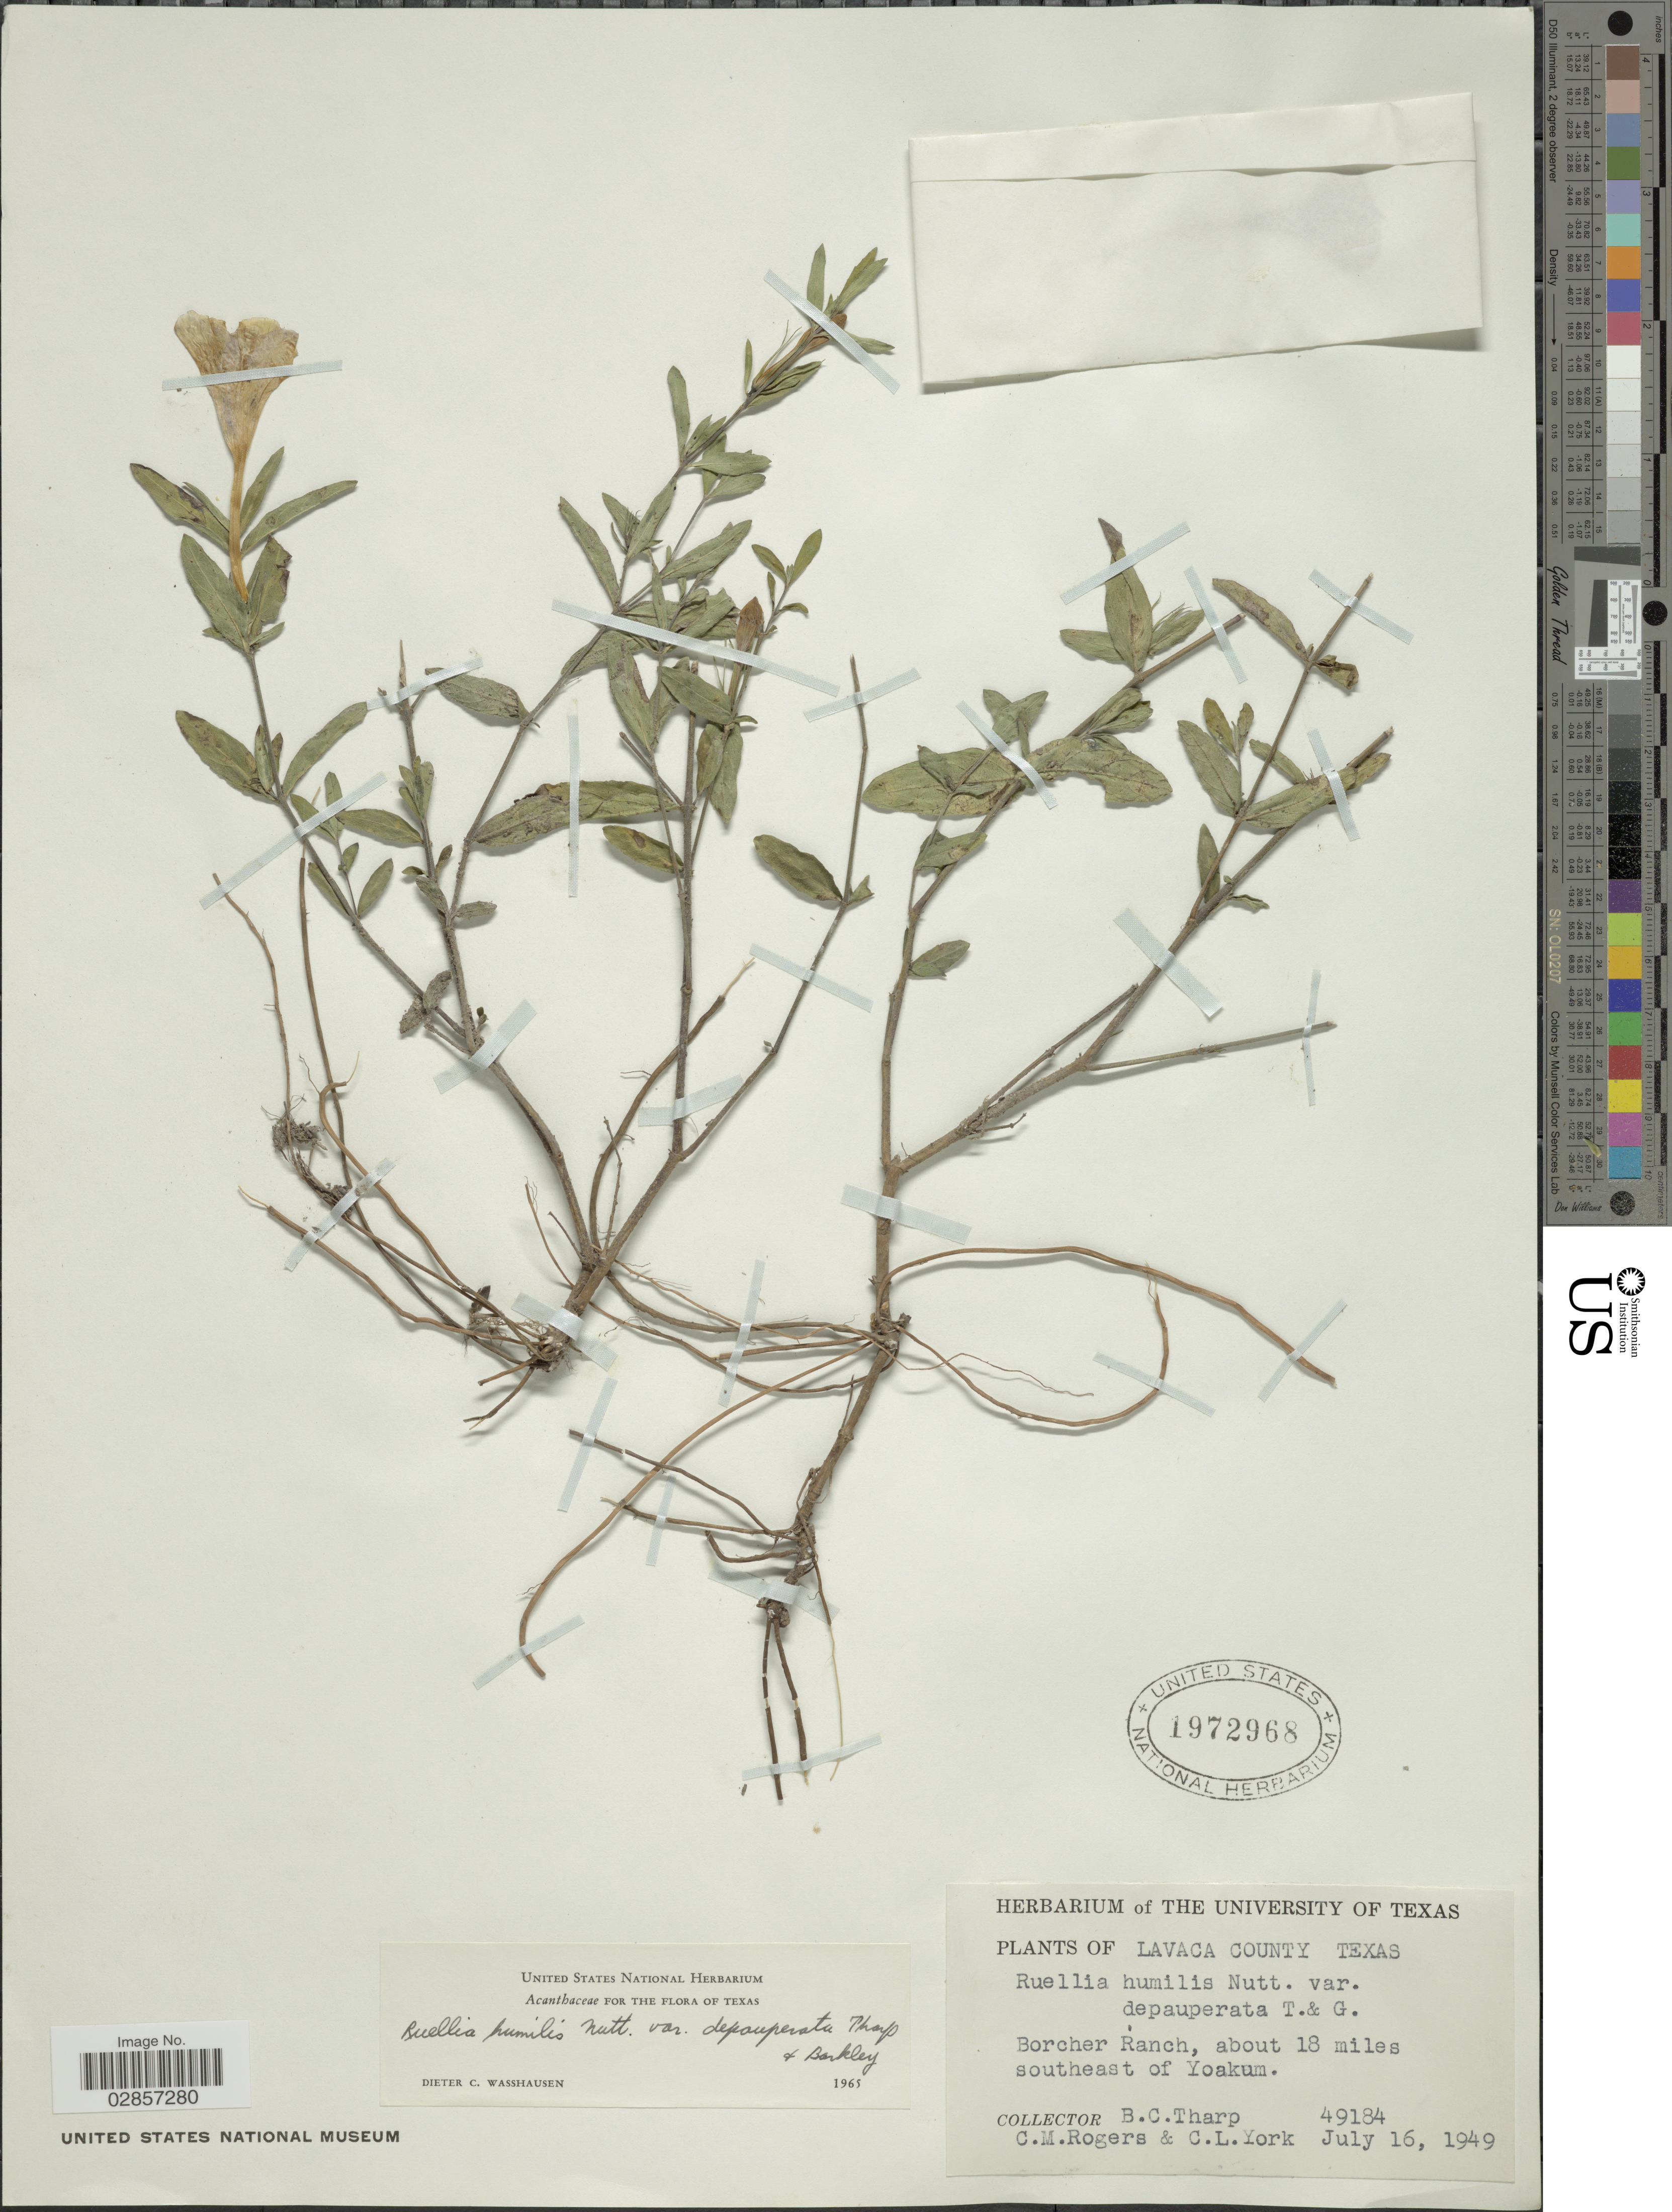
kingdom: Plantae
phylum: Tracheophyta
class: Magnoliopsida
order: Lamiales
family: Acanthaceae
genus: Ruellia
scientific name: Ruellia humilis var. depauperata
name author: Tharp & F.A. Barkley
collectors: B. C. Tharp, C. M. Rogers & C. L. York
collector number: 49184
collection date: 1949-07-16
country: United States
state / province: Texas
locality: Lavaca County Borcher Ranch, about 18 miles southeast of Yoakum.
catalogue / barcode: US 1972968